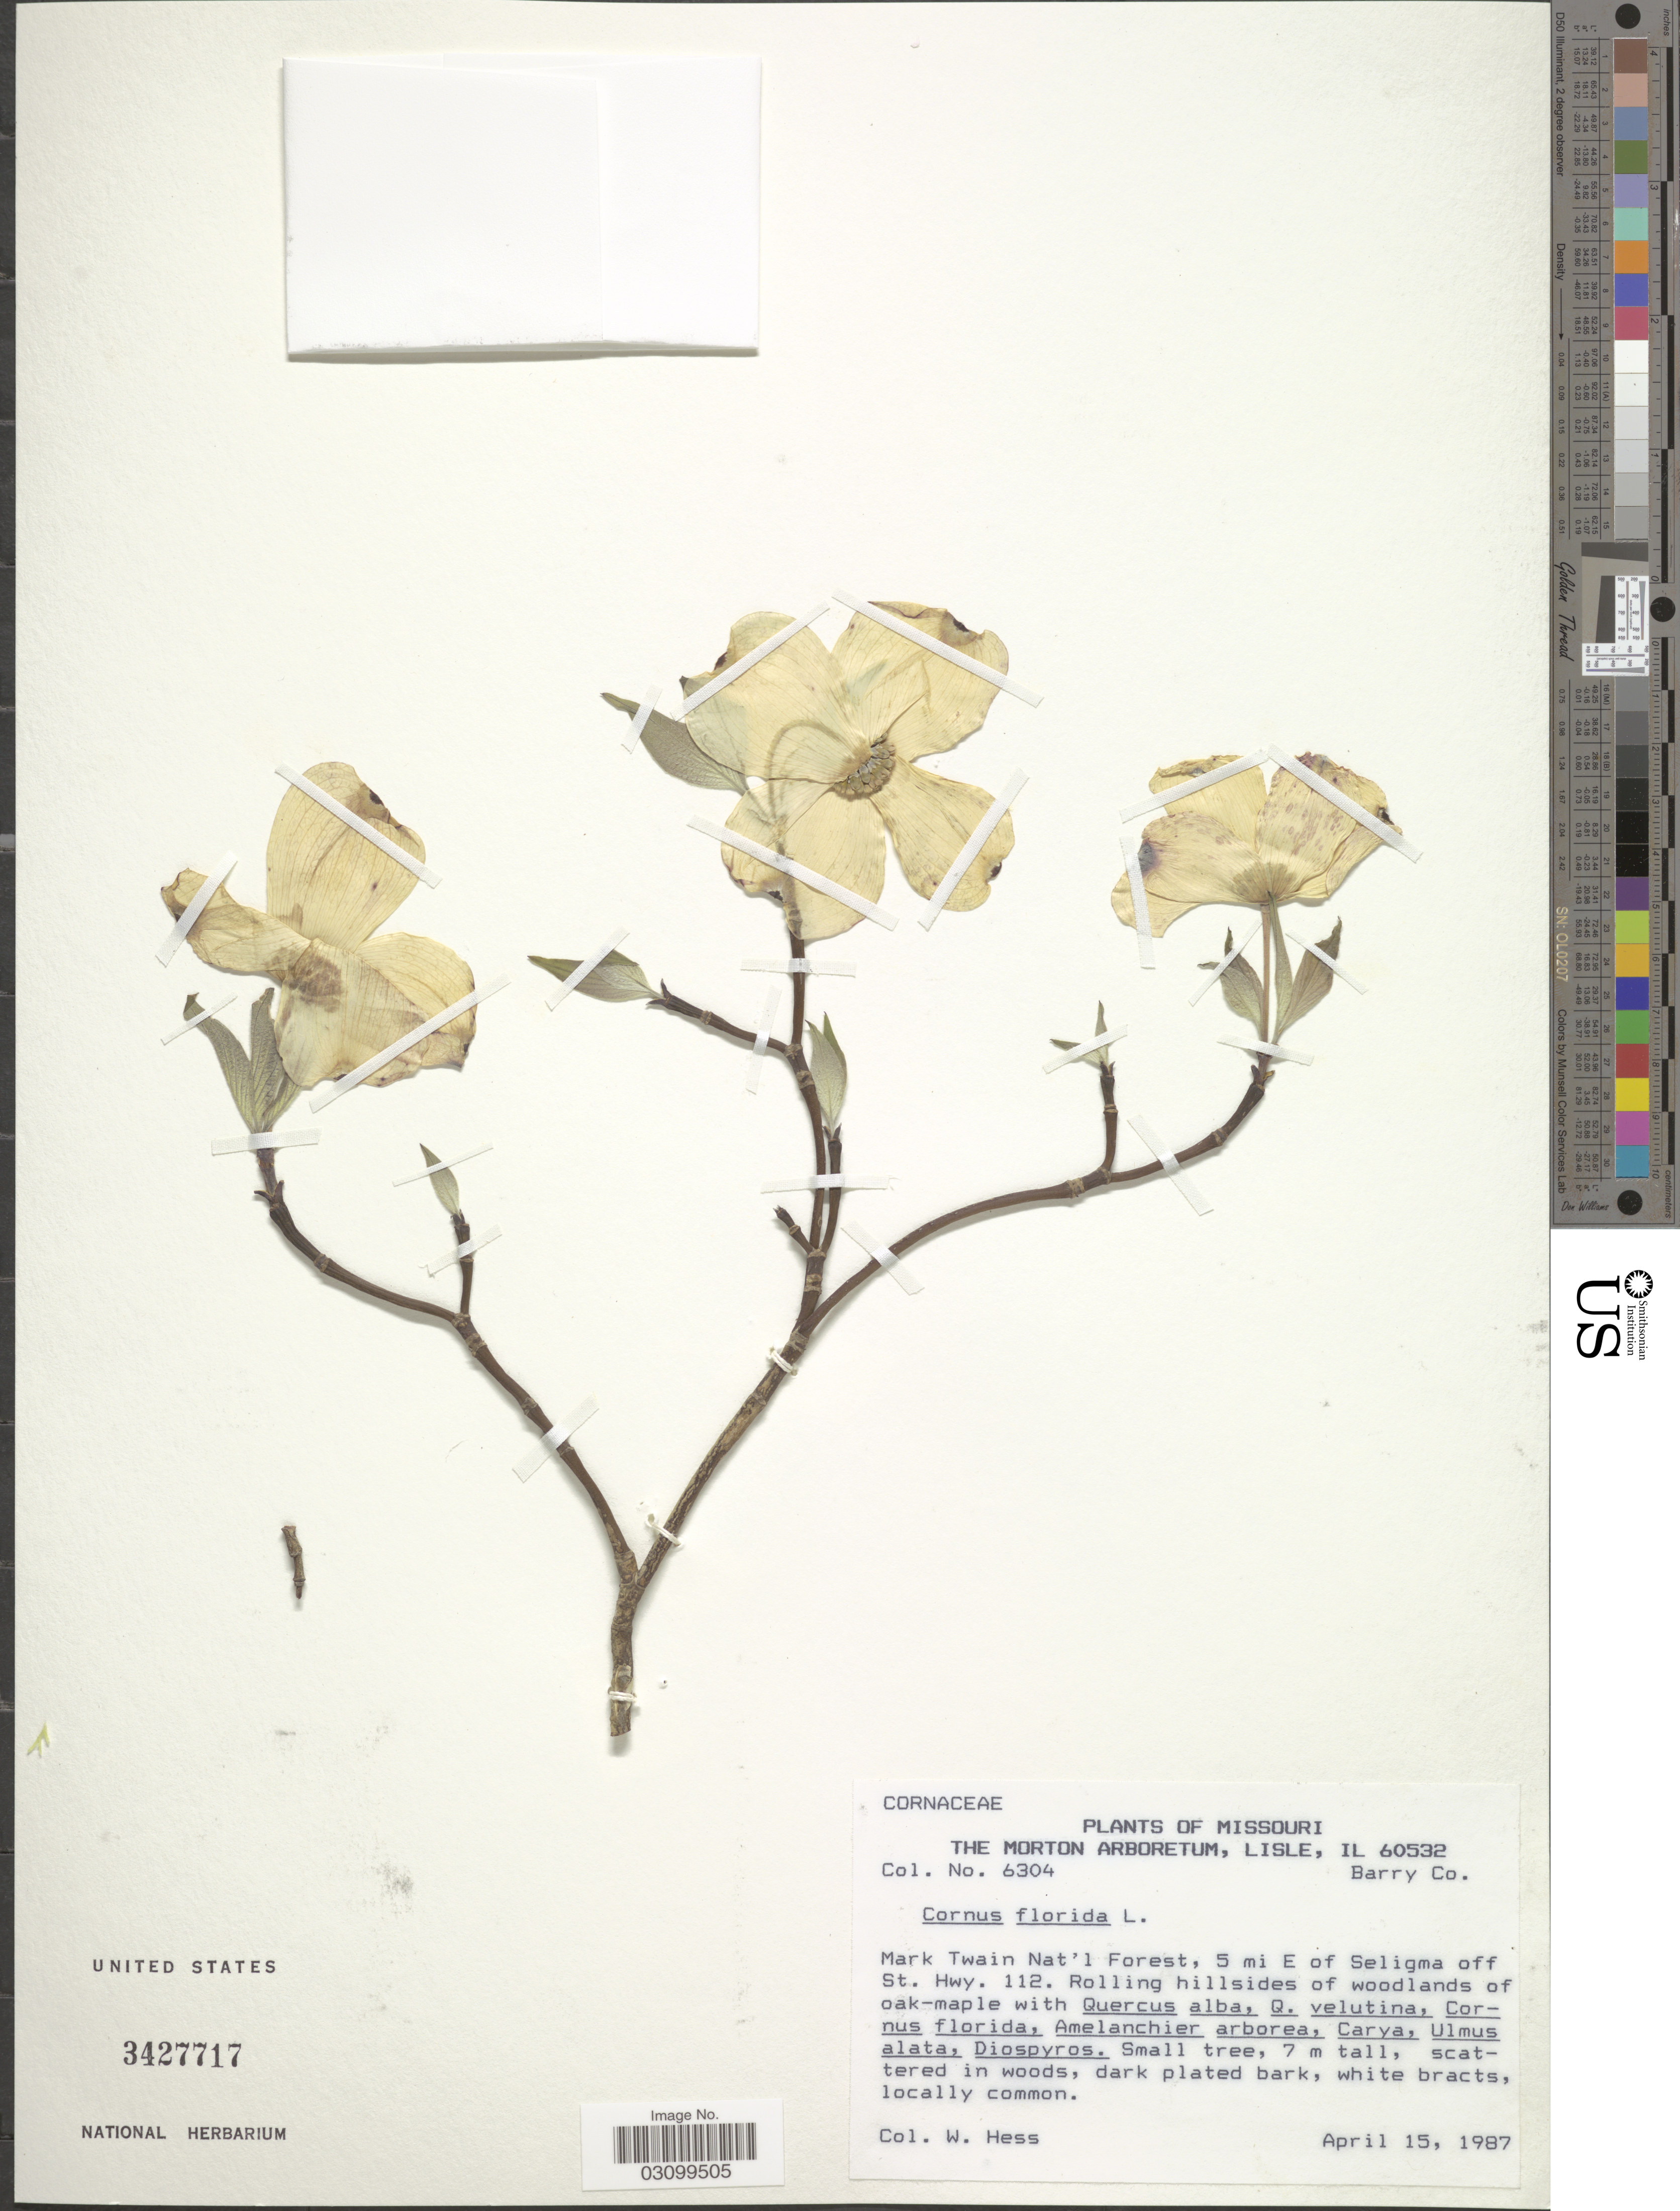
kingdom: Plantae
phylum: Tracheophyta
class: Magnoliopsida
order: Cornales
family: Cornaceae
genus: Cornus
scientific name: Cornus florida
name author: L.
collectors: W. Hess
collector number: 6304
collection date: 1987-04-15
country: United States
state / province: Missouri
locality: Barry Co. Mark Twain Nat'l Forest, 5 mi E of Seligma off St. Hwy. 112.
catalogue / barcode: US 3427717